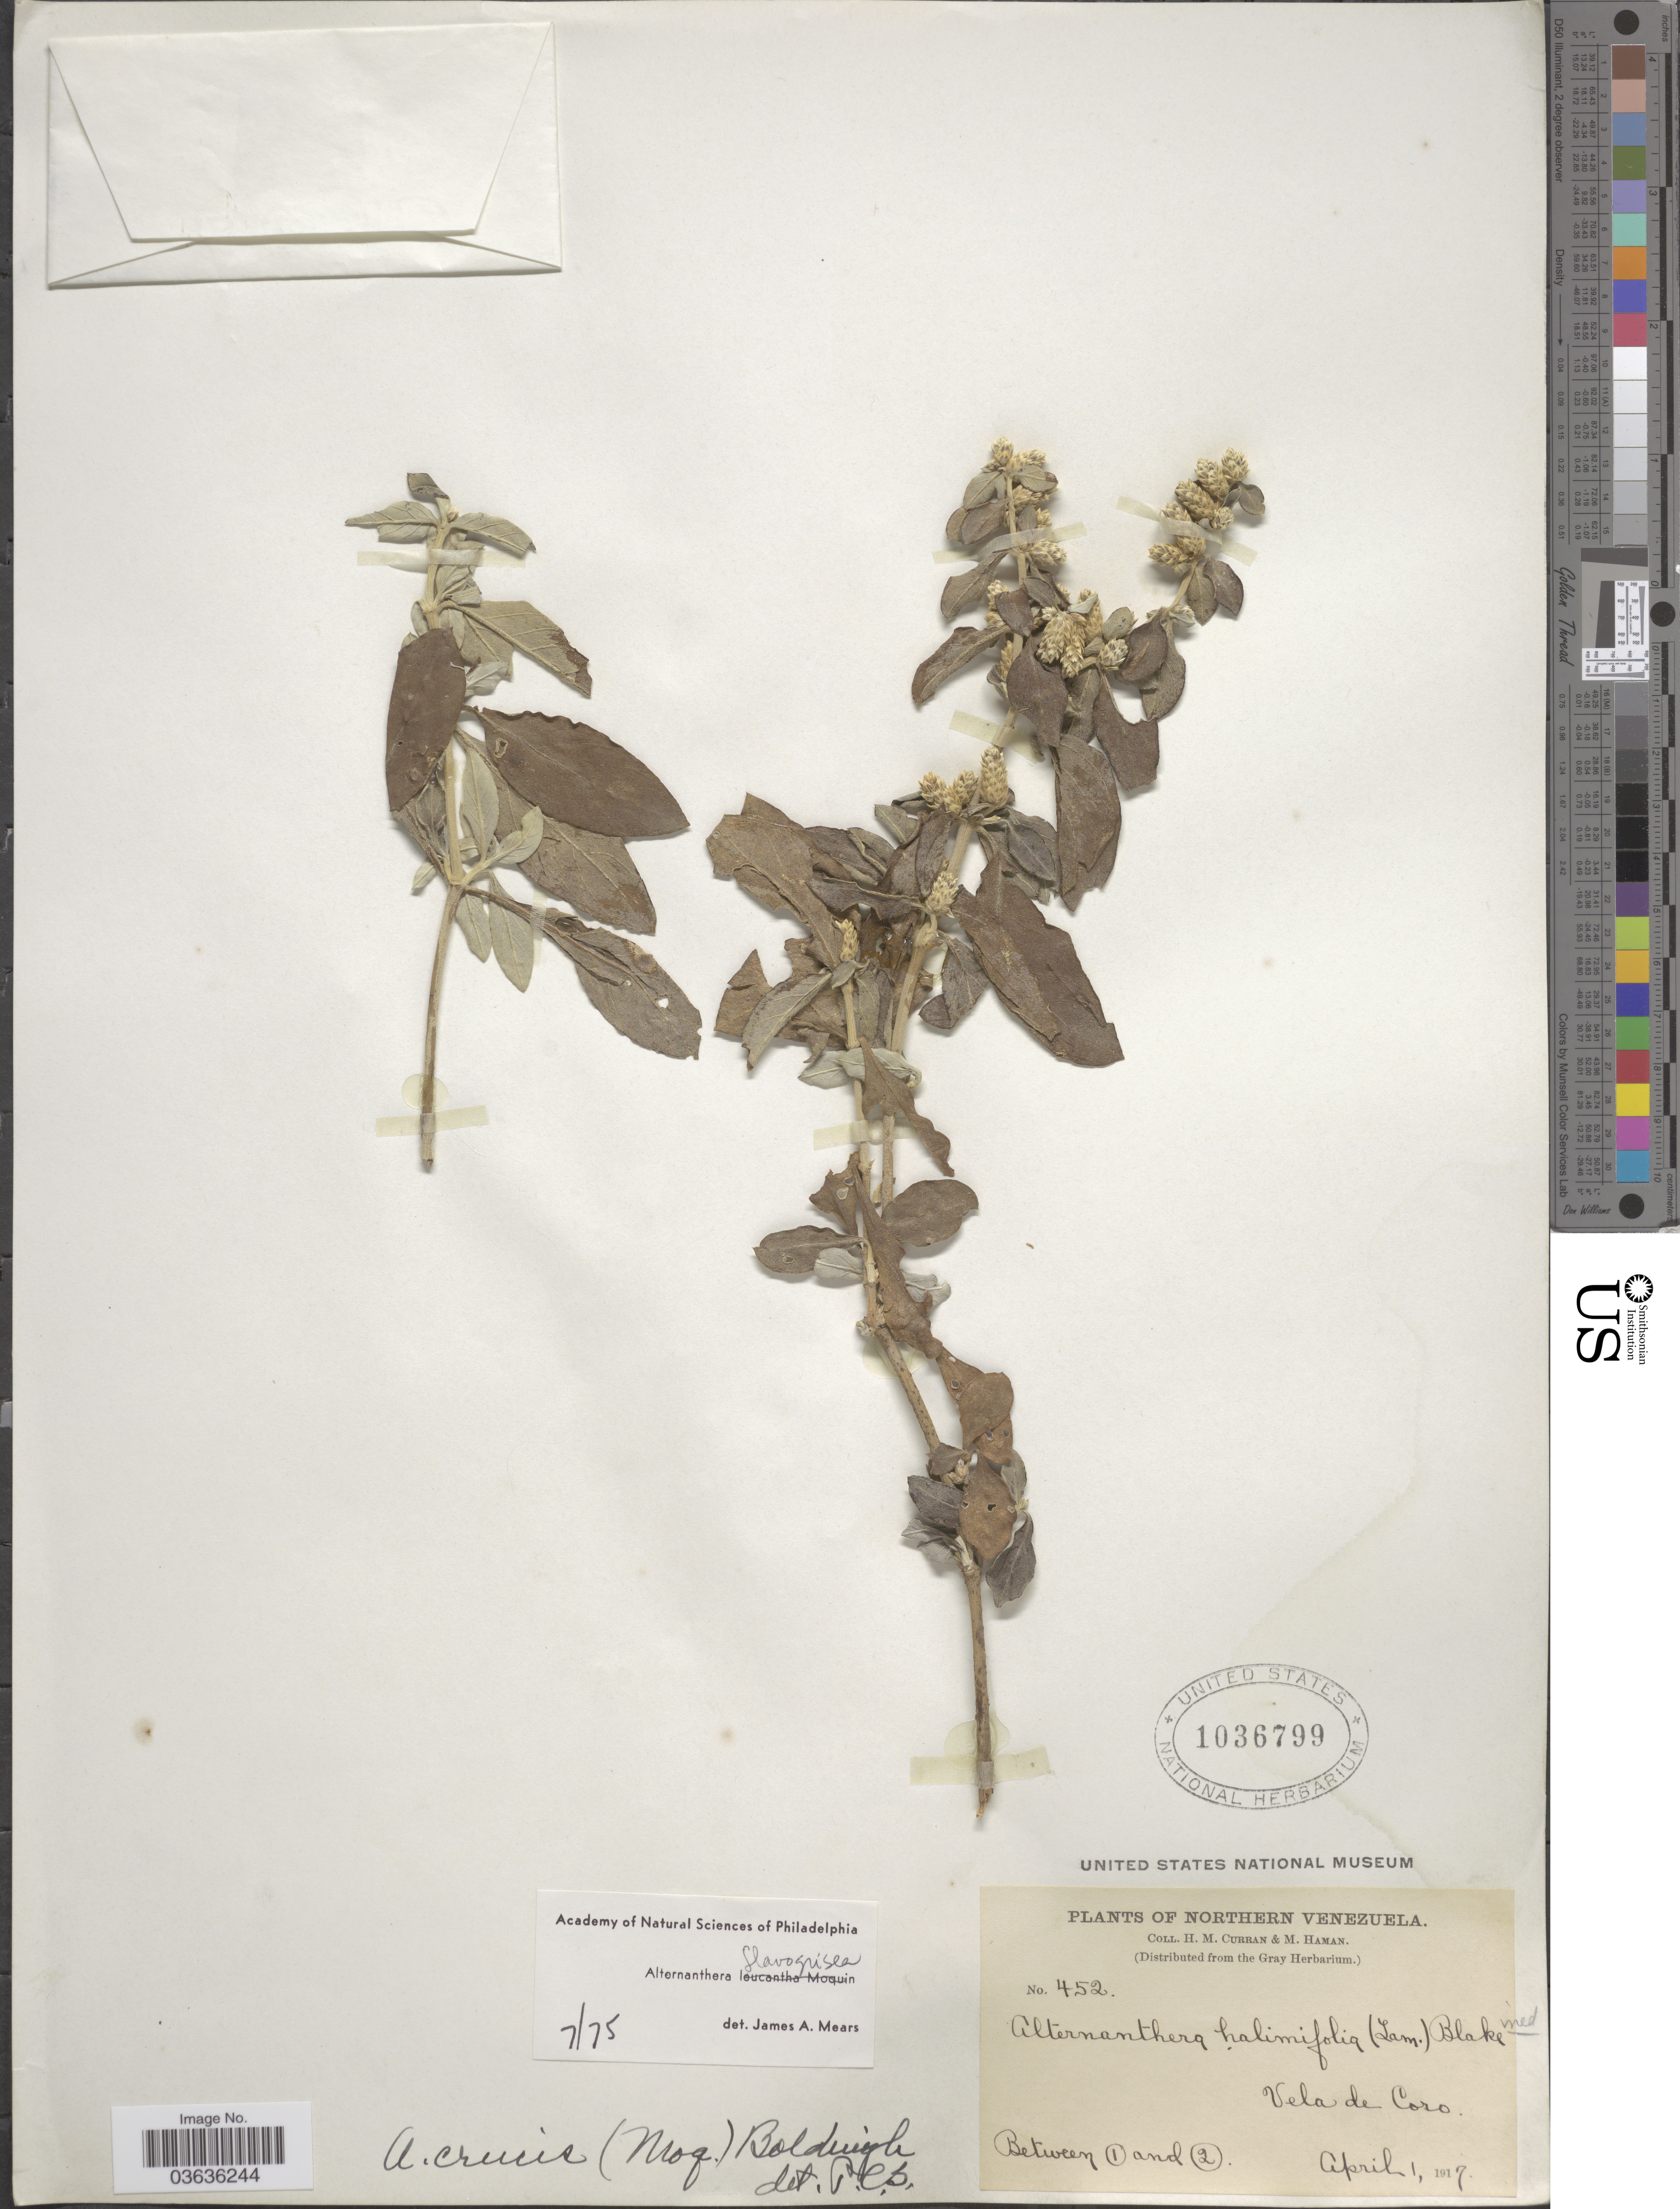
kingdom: Plantae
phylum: Tracheophyta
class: Magnoliopsida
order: Caryophyllales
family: Amaranthaceae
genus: Alternanthera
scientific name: Alternanthera flavogrisea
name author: Urb.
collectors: H. M. Curran & M. Haman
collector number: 452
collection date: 1917-04-01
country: Venezuela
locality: Northern Venezuela. Vela de Coro. Between 1 and 2 [unsure placement]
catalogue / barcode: US 1036799